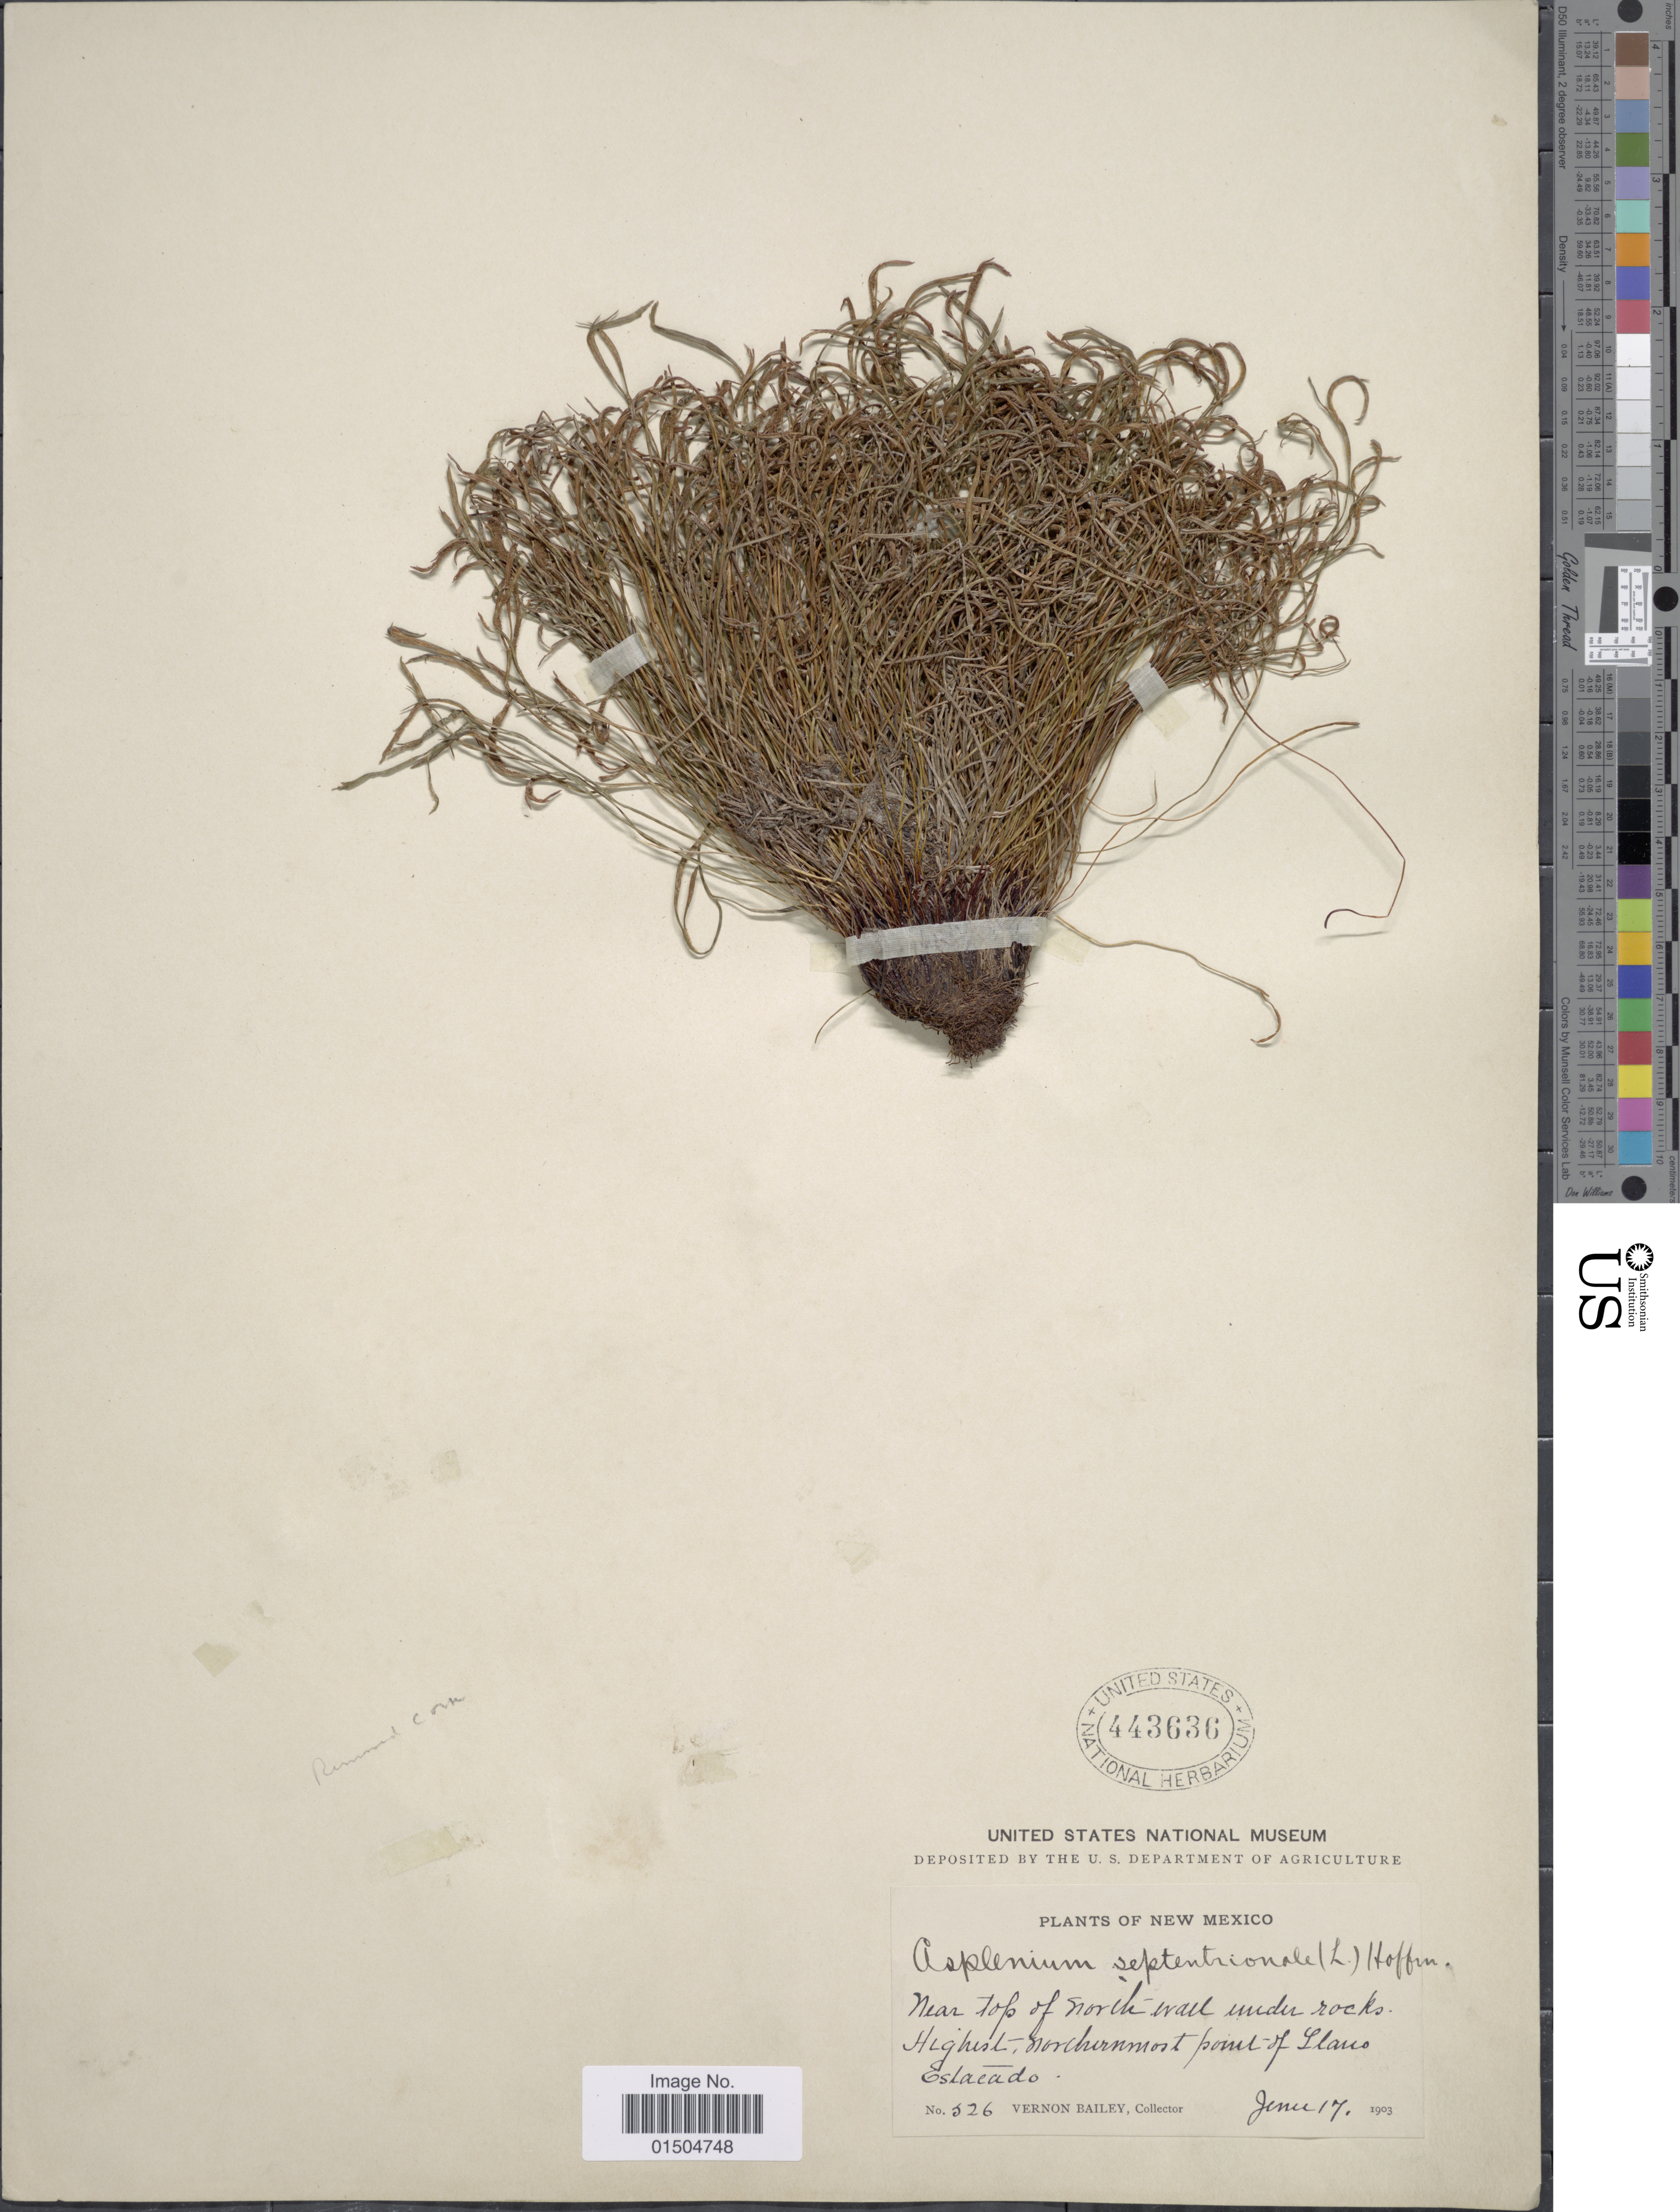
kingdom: Plantae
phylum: Tracheophyta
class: Polypodiopsida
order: Polypodiales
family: Aspleniaceae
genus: Asplenium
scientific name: Asplenium septentrionale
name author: (L.) Hoffm.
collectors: V. O. Bailey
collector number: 526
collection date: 1903-06-17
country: United States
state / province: New Mexico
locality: Near top of north wall under rocks. Highest, northern most point of Llano Estacado.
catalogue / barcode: US 443636